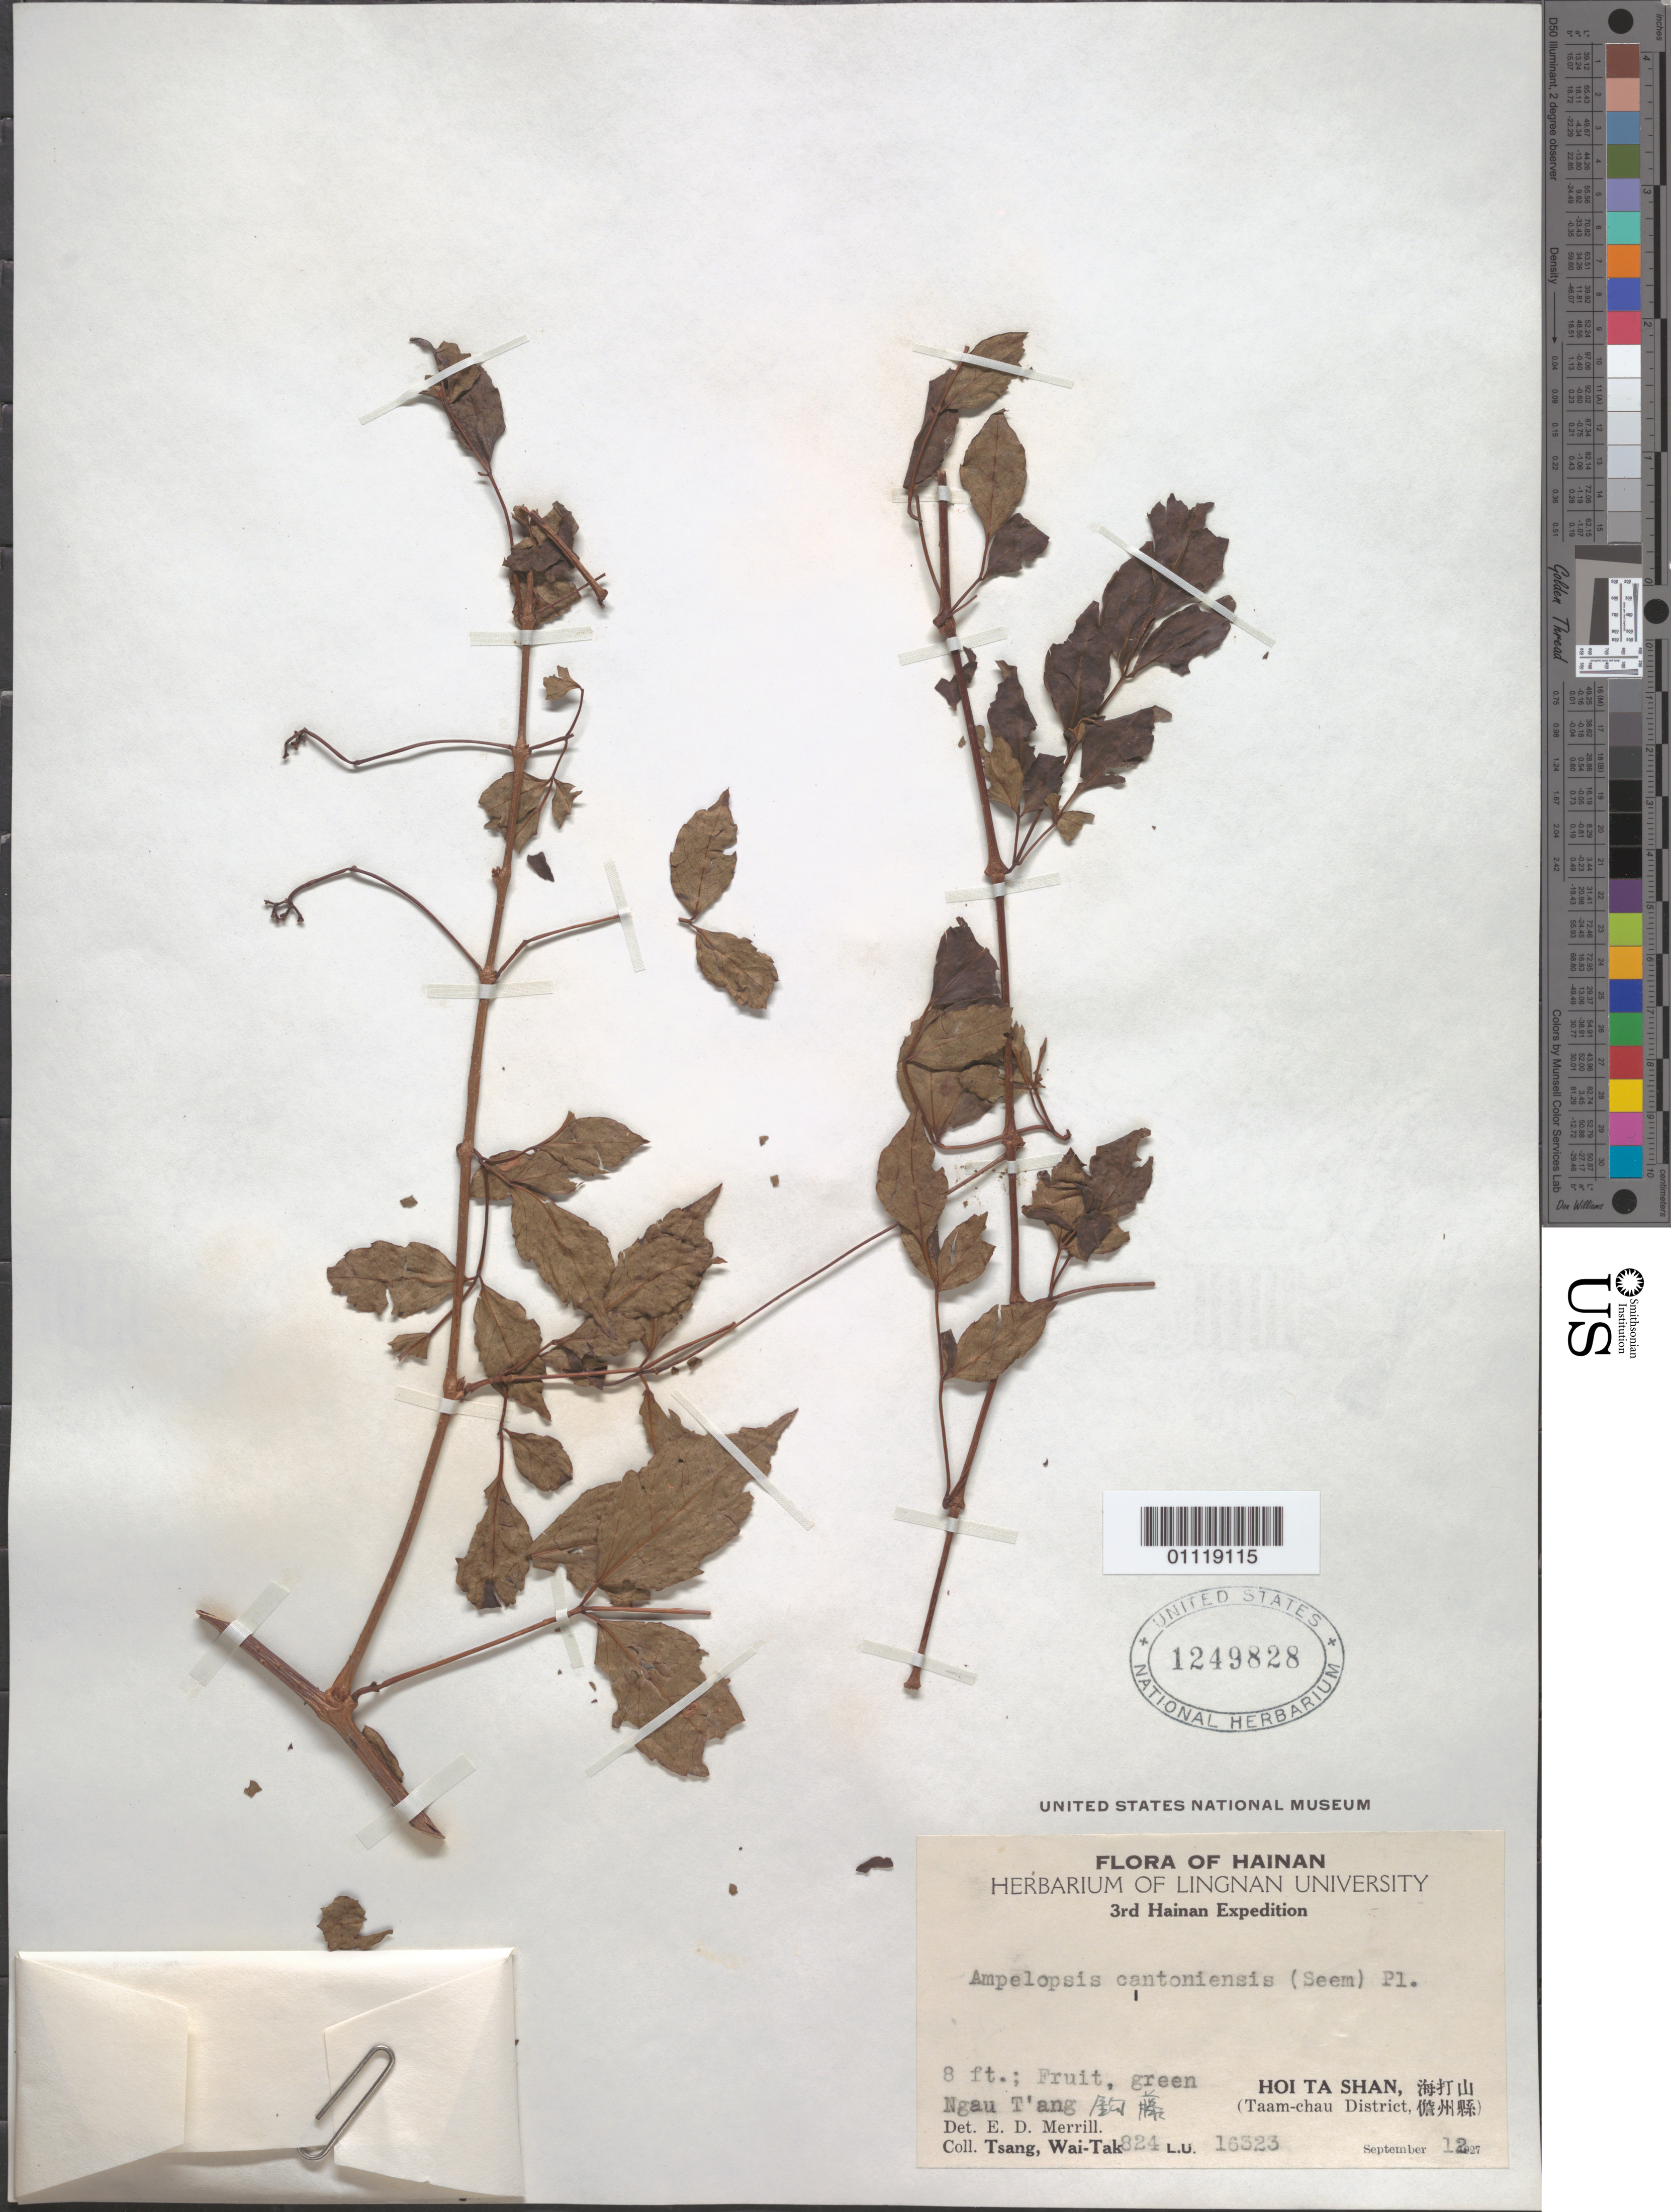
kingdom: Plantae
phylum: Tracheophyta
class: Magnoliopsida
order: Vitales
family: Vitaceae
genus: Ampelopsis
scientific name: Ampelopsis cantoniensis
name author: (W. Hook. & H.J. Arn.) Planch.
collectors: W. T. Tsang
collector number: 824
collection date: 1927-09-12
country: China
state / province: Hainan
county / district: Taam Chau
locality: Hoi Ta Shan.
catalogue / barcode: US 1249828